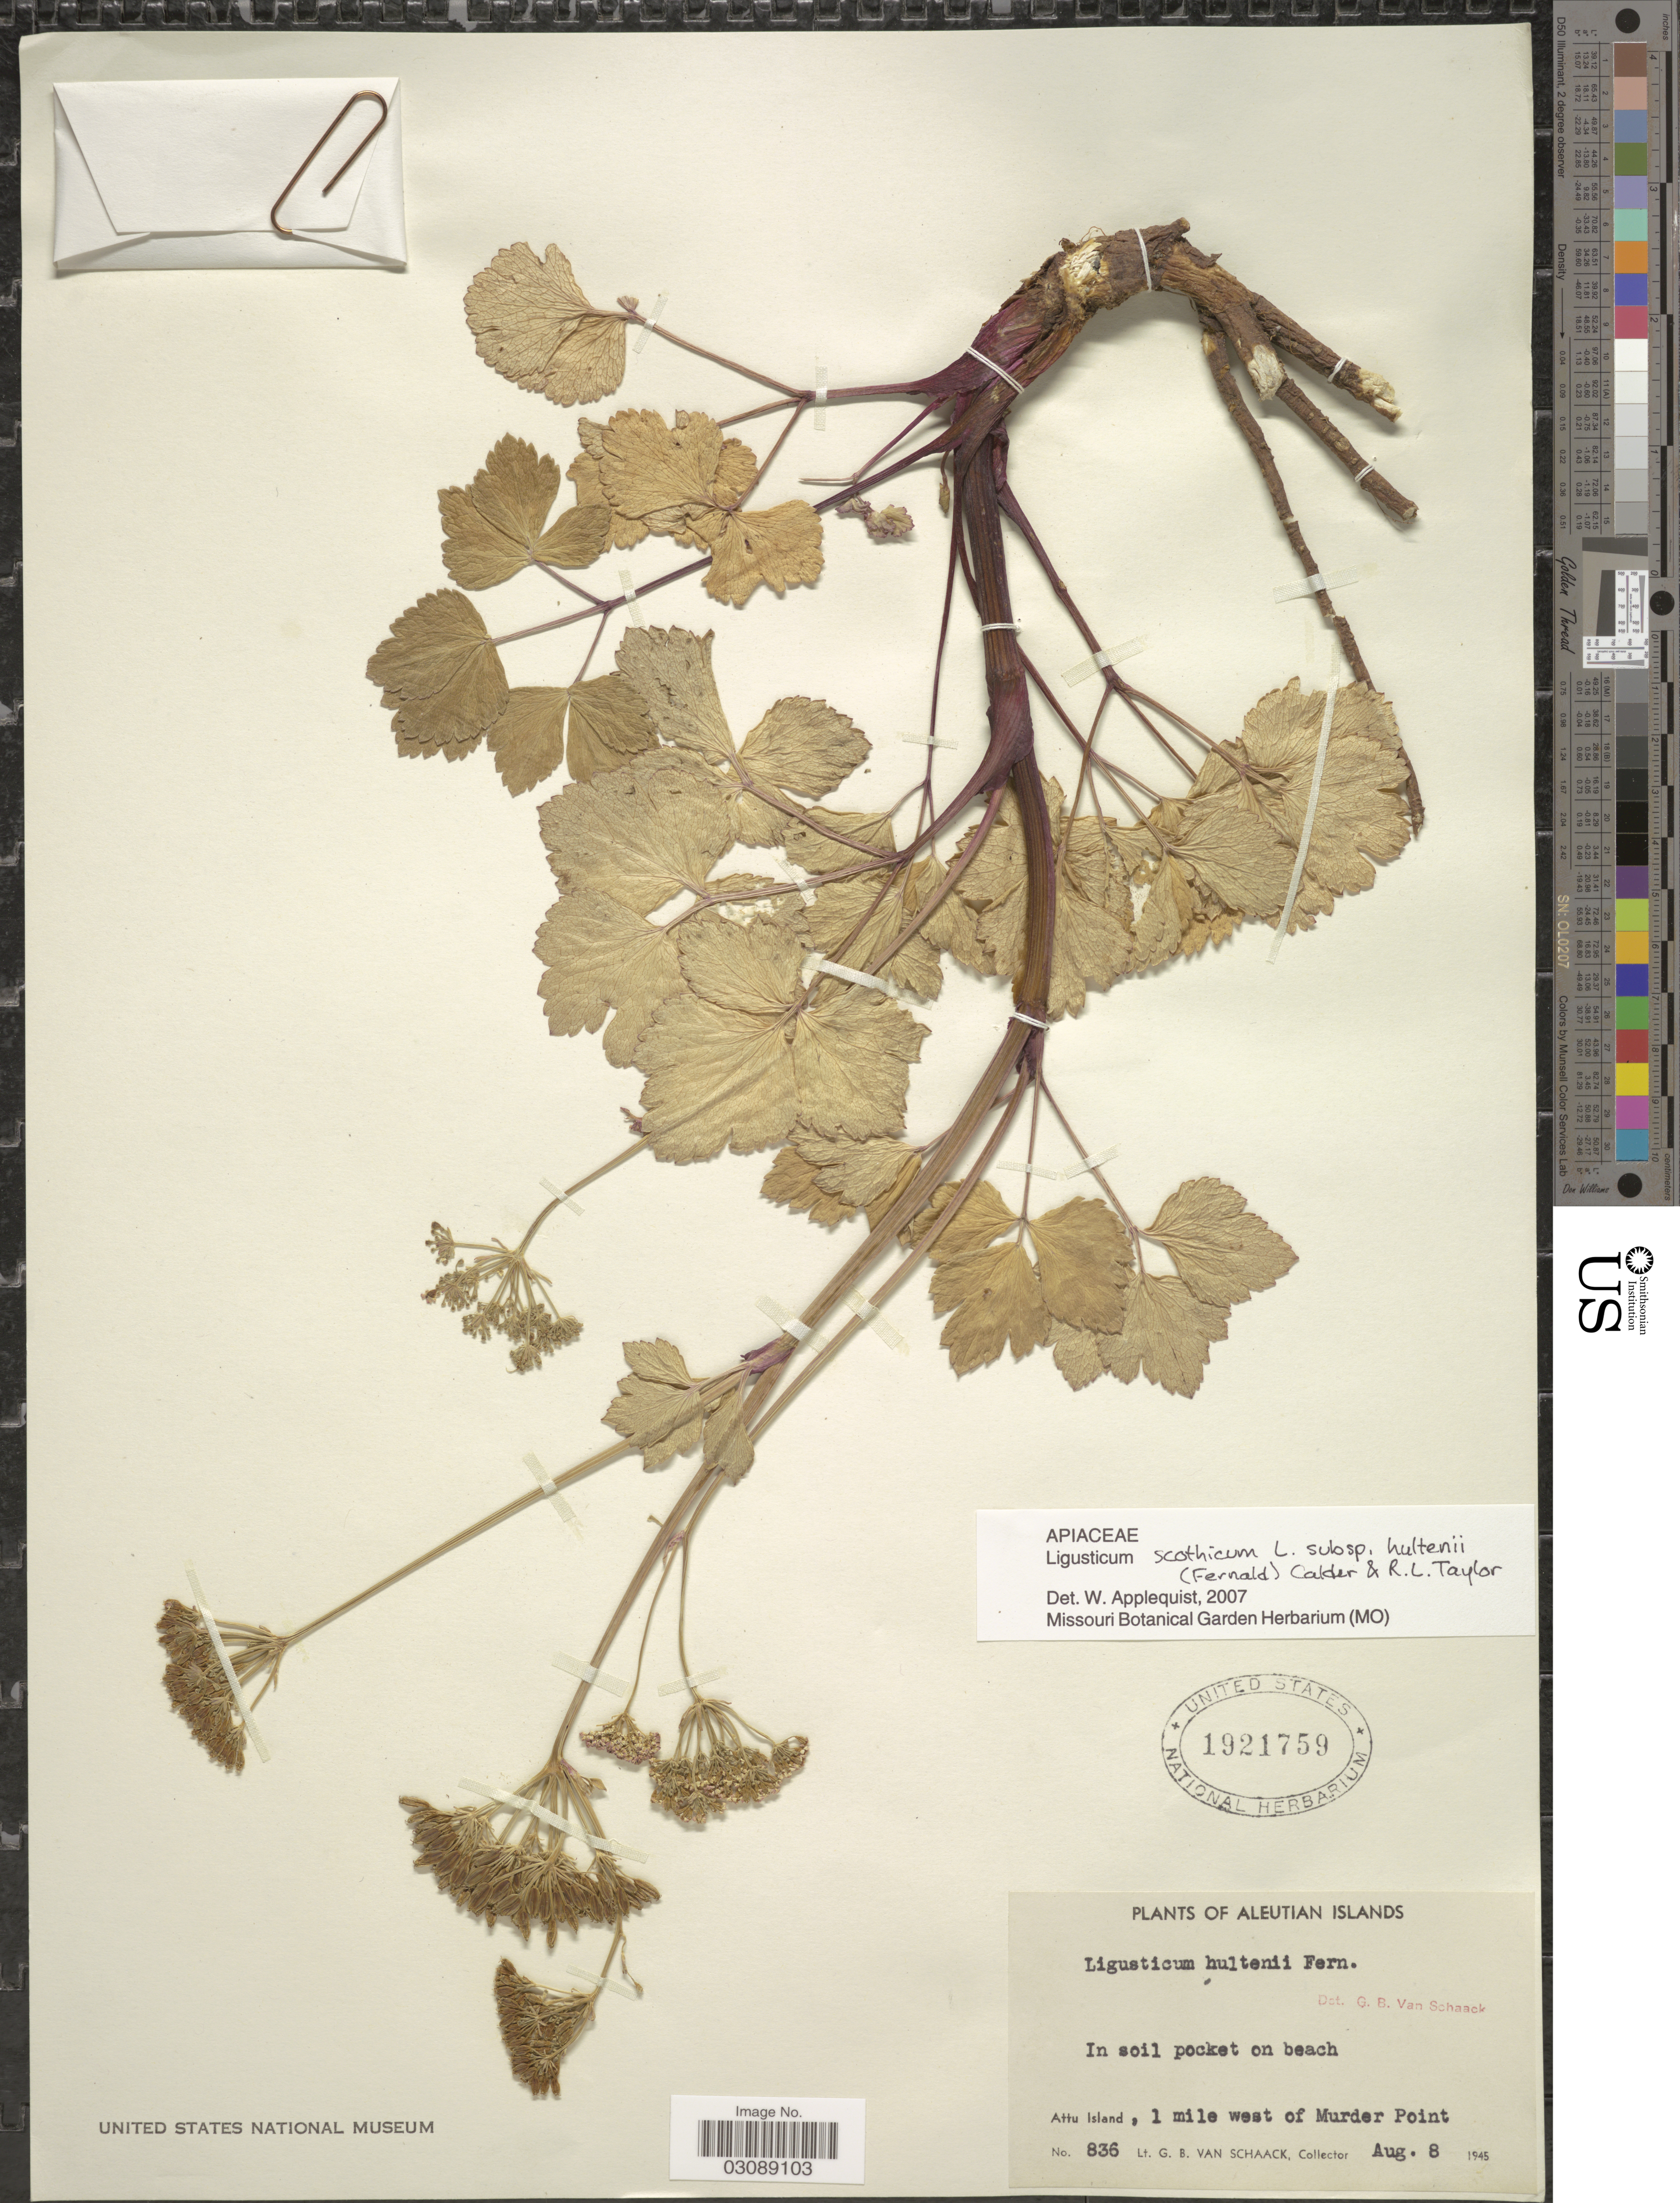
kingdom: Plantae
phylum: Tracheophyta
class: Magnoliopsida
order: Apiales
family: Apiaceae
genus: Ligusticum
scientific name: Ligusticum scoticum subsp. hultenii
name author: (Fernald) Calder & Roy L. Taylor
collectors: G. Van Schaack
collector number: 836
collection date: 1945-08-08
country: United States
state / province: Alaska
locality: Aleutian Islands, Attu Island, 1 mile west of Murder Point.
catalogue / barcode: US 1921759